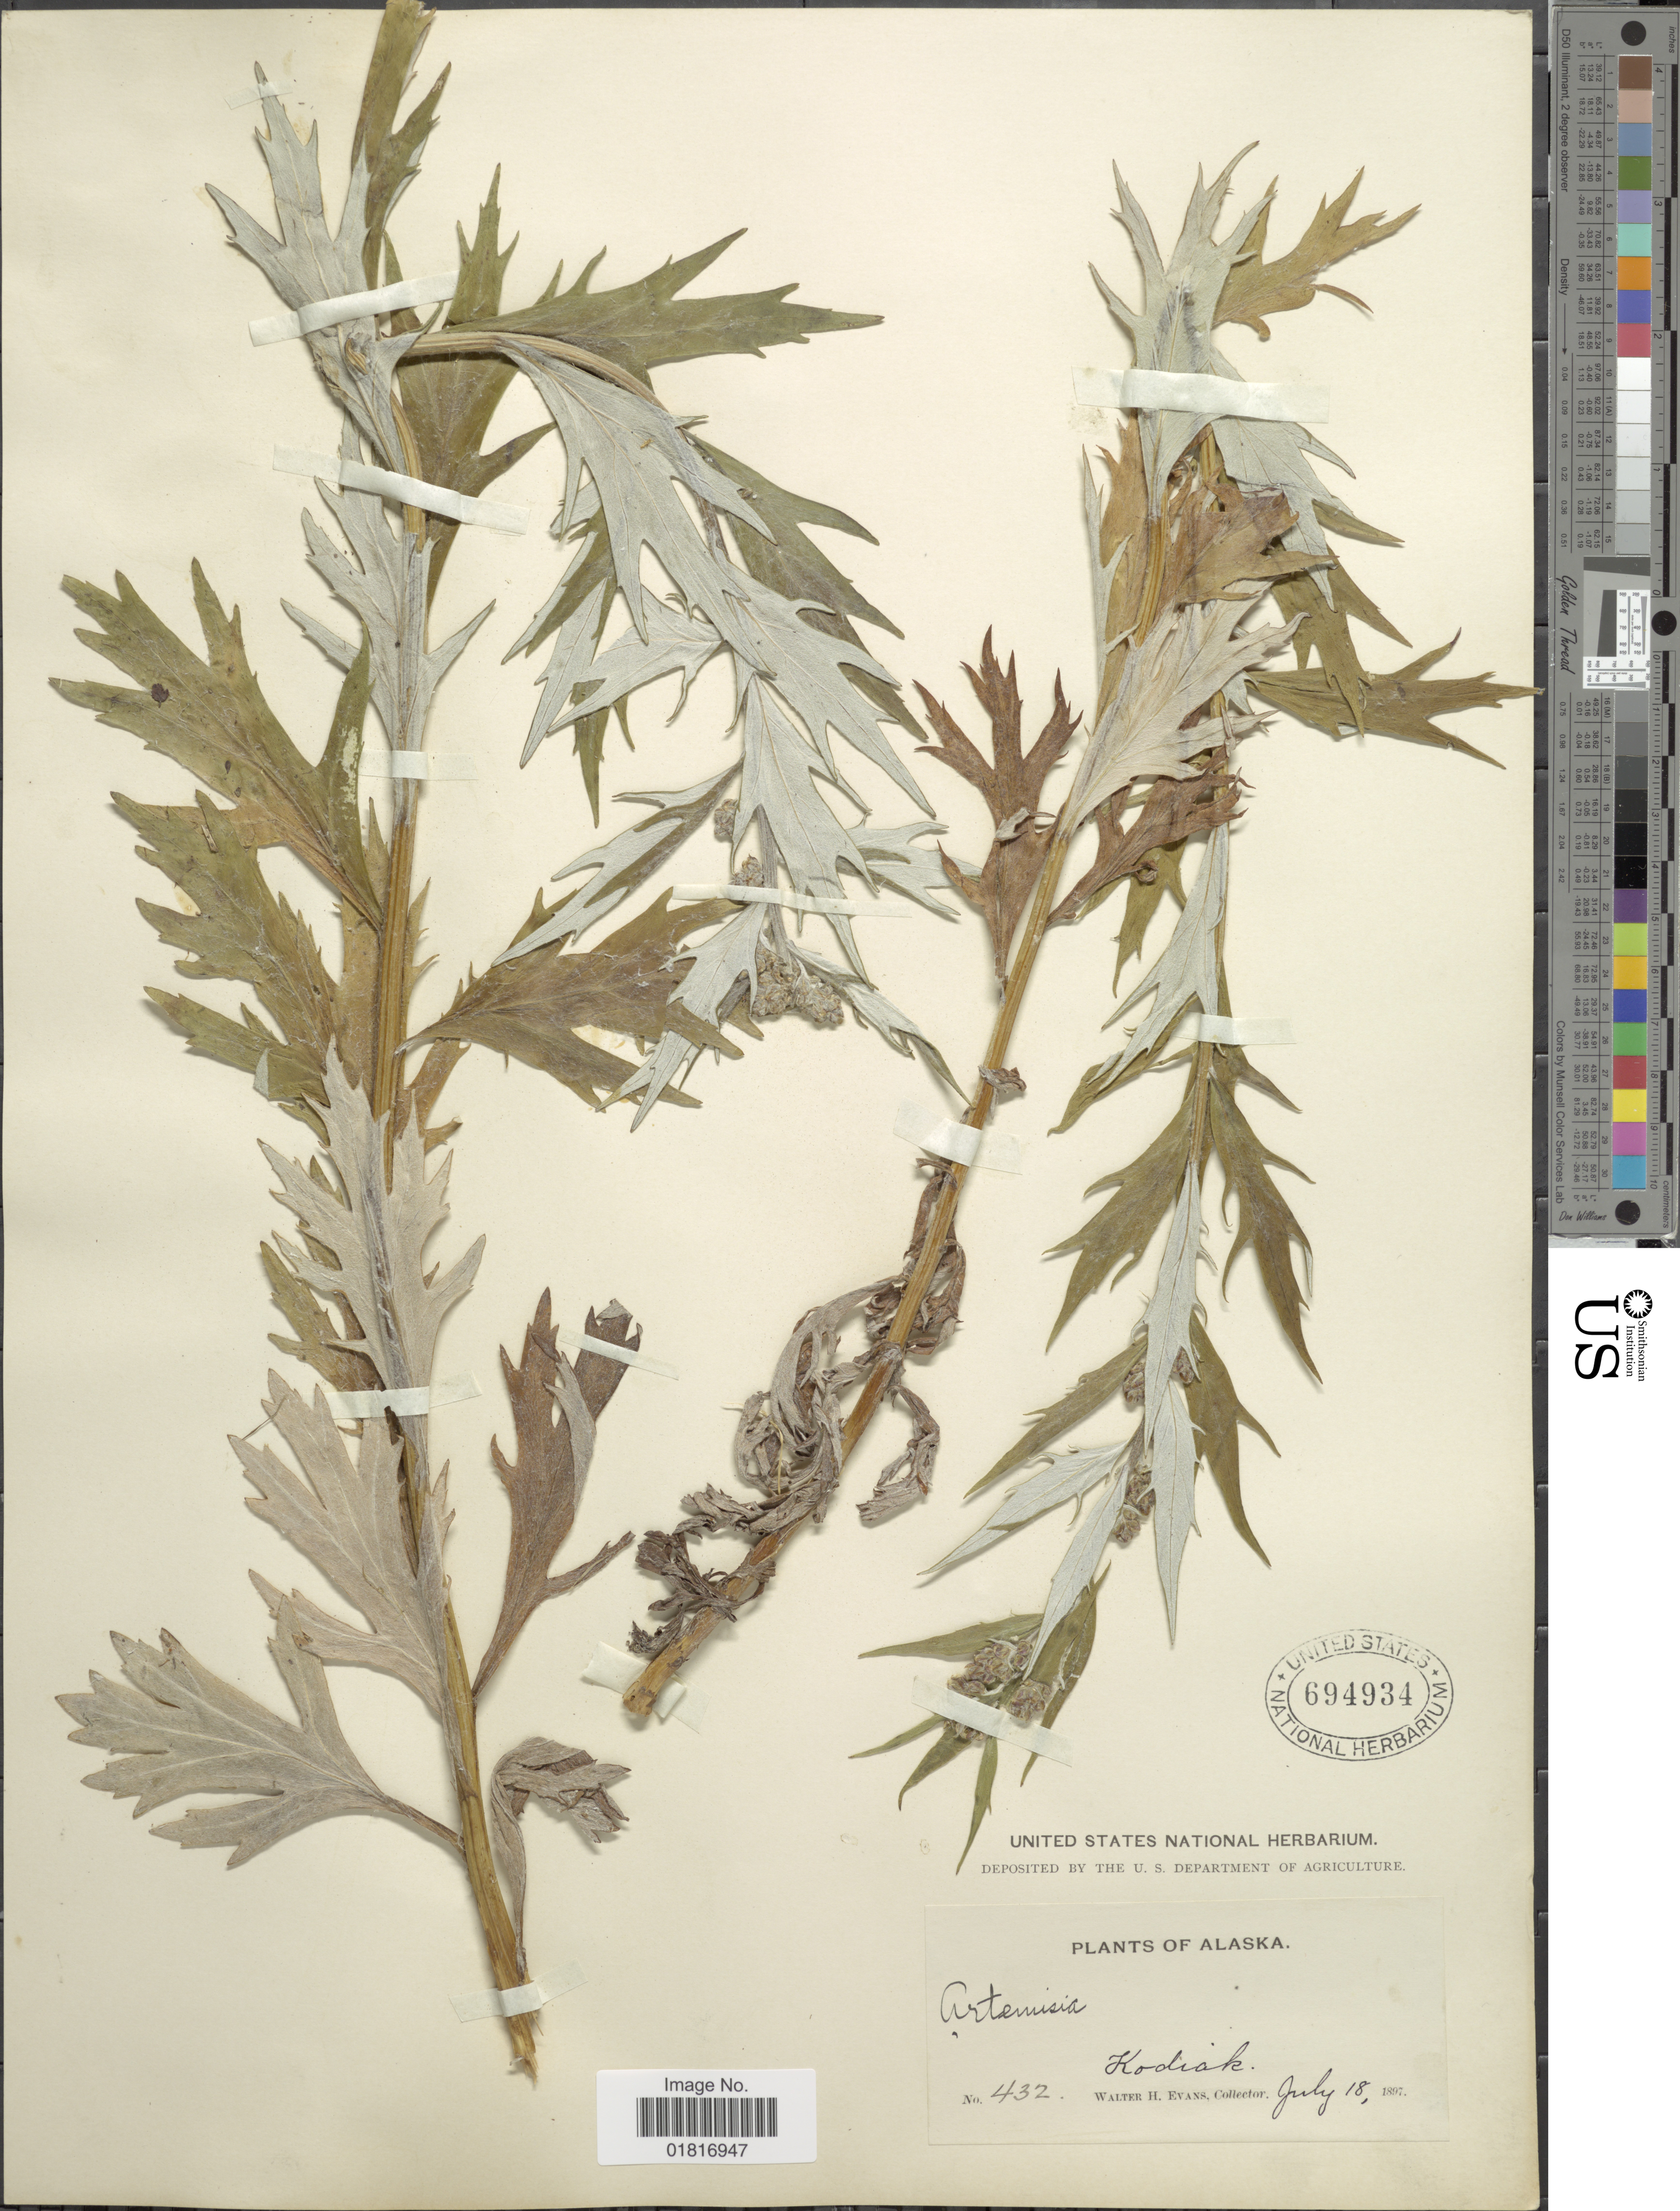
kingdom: Plantae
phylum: Tracheophyta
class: Magnoliopsida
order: Asterales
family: Asteraceae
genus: Artemisia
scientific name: Artemisia tilesii var. elatior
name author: Torr. & A. Gray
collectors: W. H. Evans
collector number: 432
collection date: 1897-07-18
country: United States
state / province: Alaska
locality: Kodiak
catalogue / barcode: US 694934